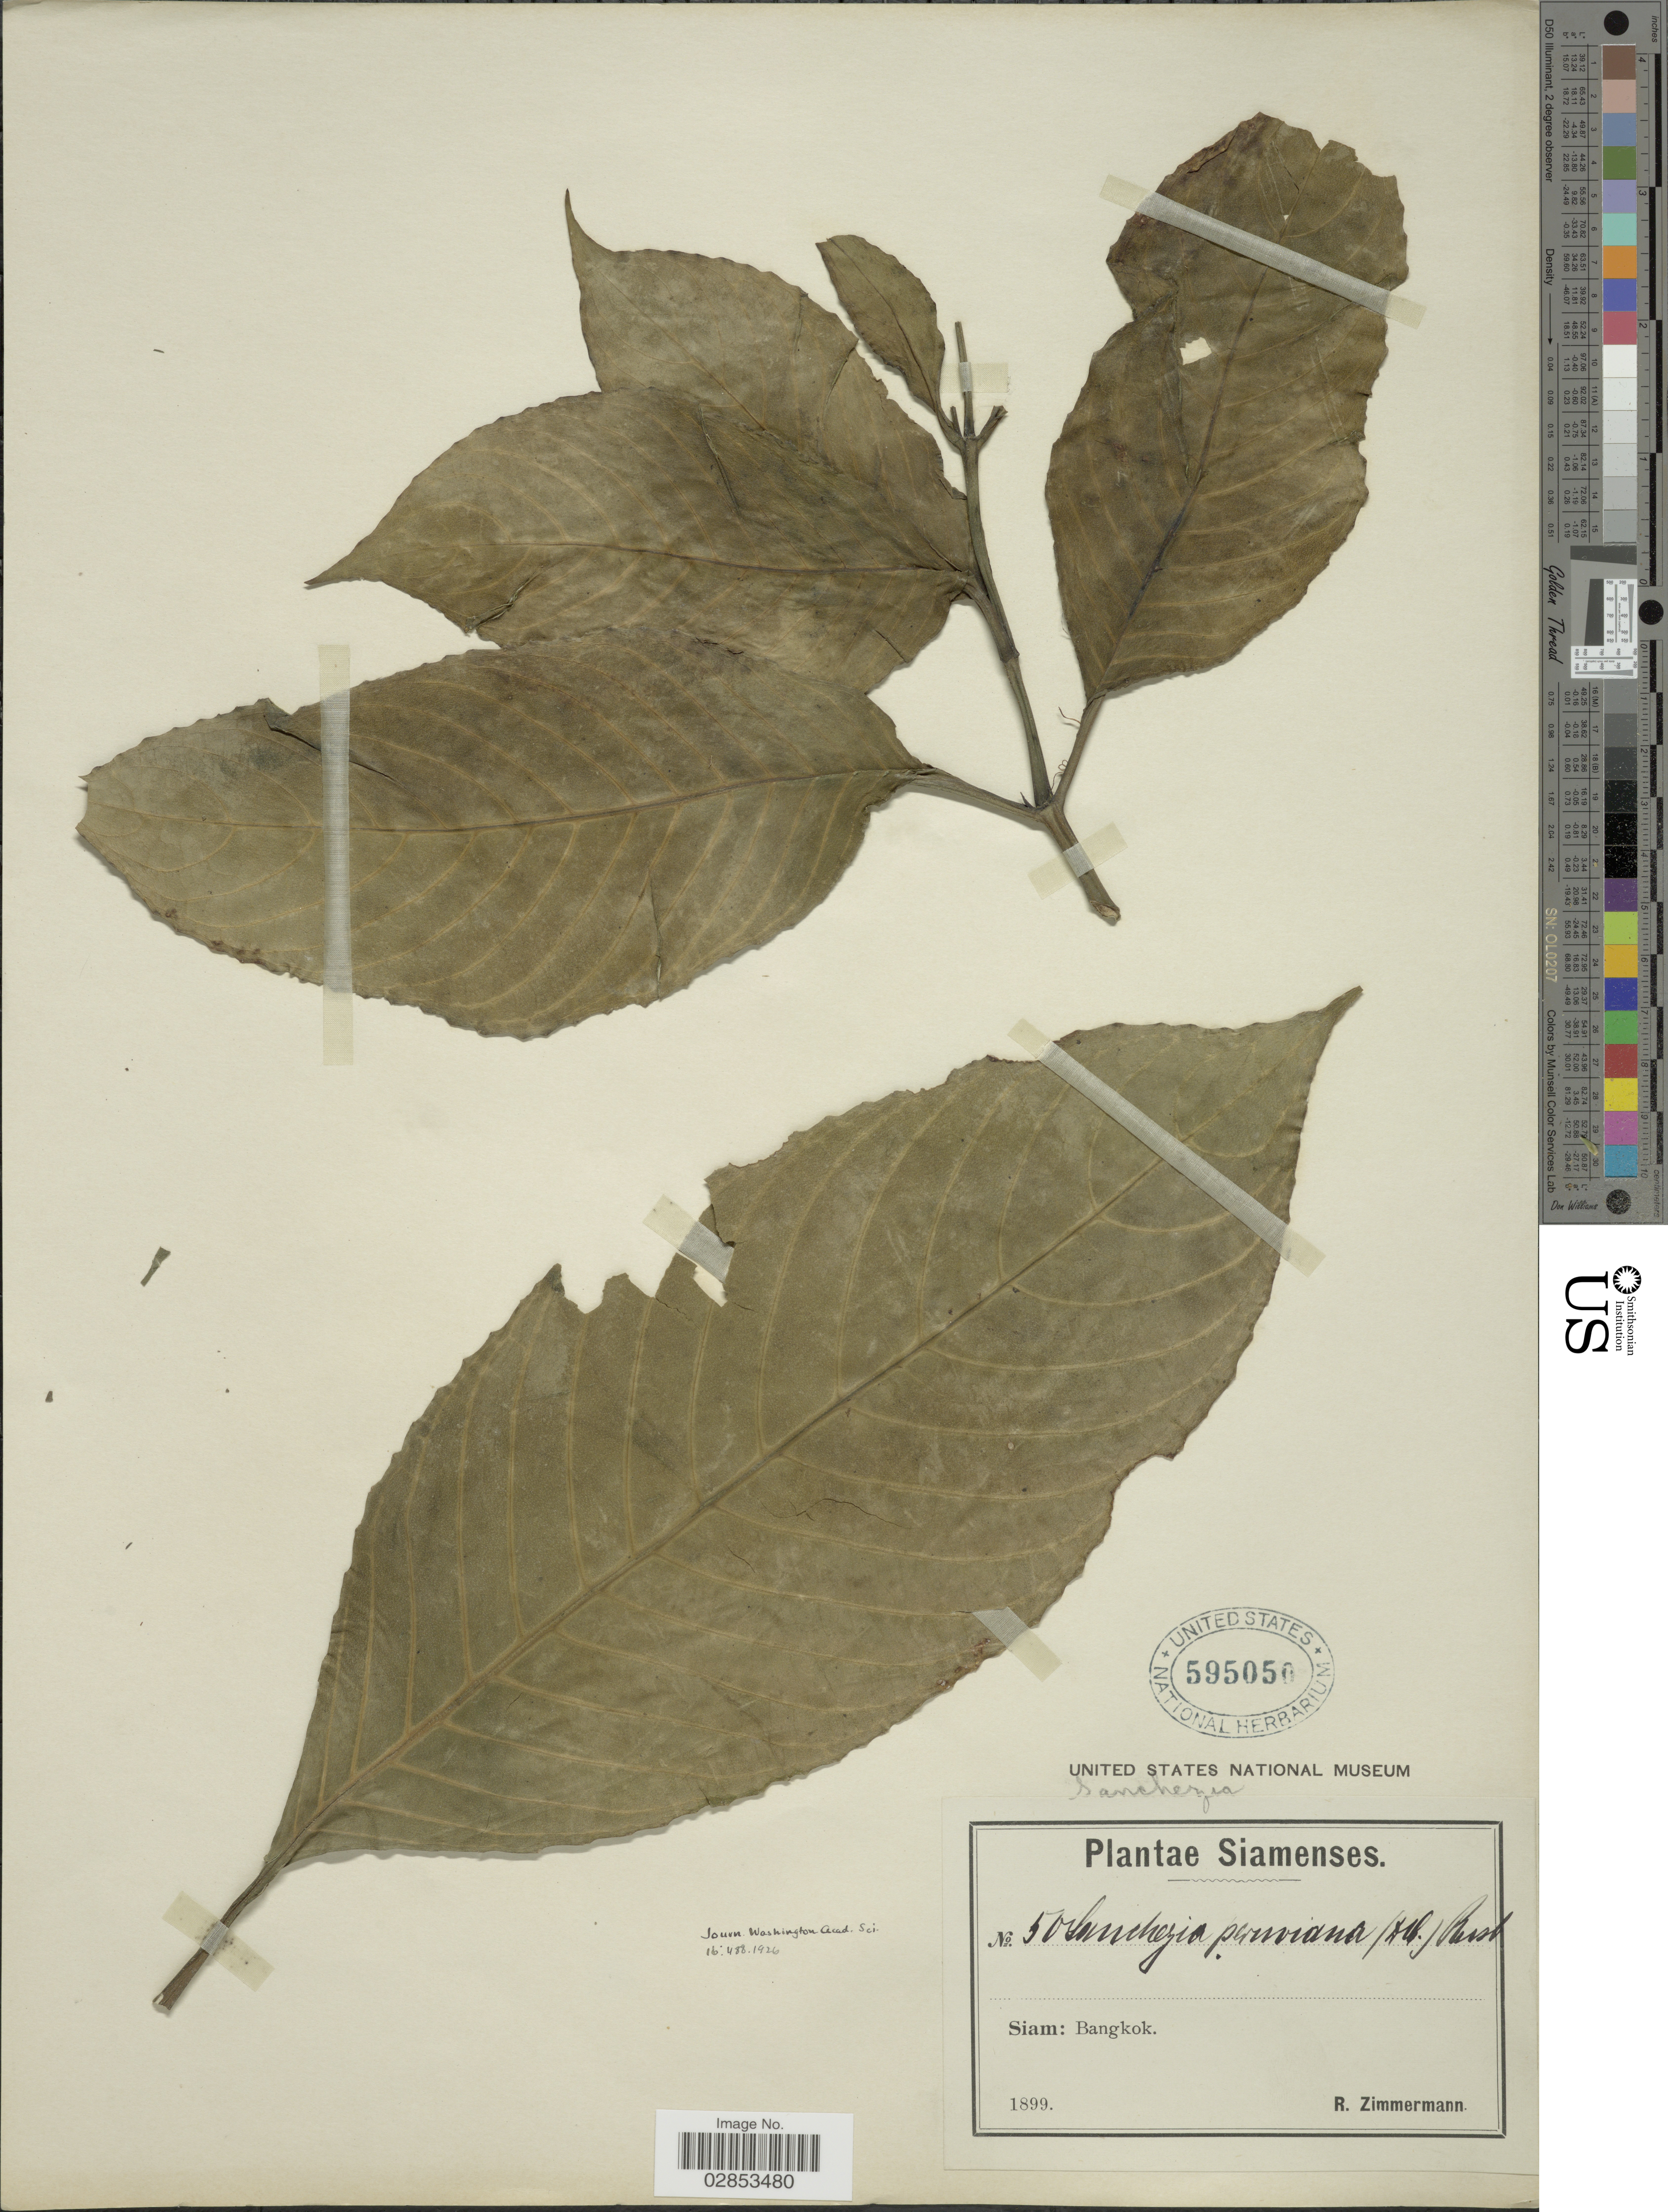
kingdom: Plantae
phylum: Tracheophyta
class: Magnoliopsida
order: Lamiales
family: Acanthaceae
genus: Sanchezia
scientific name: Sanchezia parvibracteata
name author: Sprague & Hutch.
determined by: Azevedo, Igor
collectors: R. Zimmermann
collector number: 50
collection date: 1899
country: Thailand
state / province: Bangkok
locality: Siam: Bangkok.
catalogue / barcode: US 595050